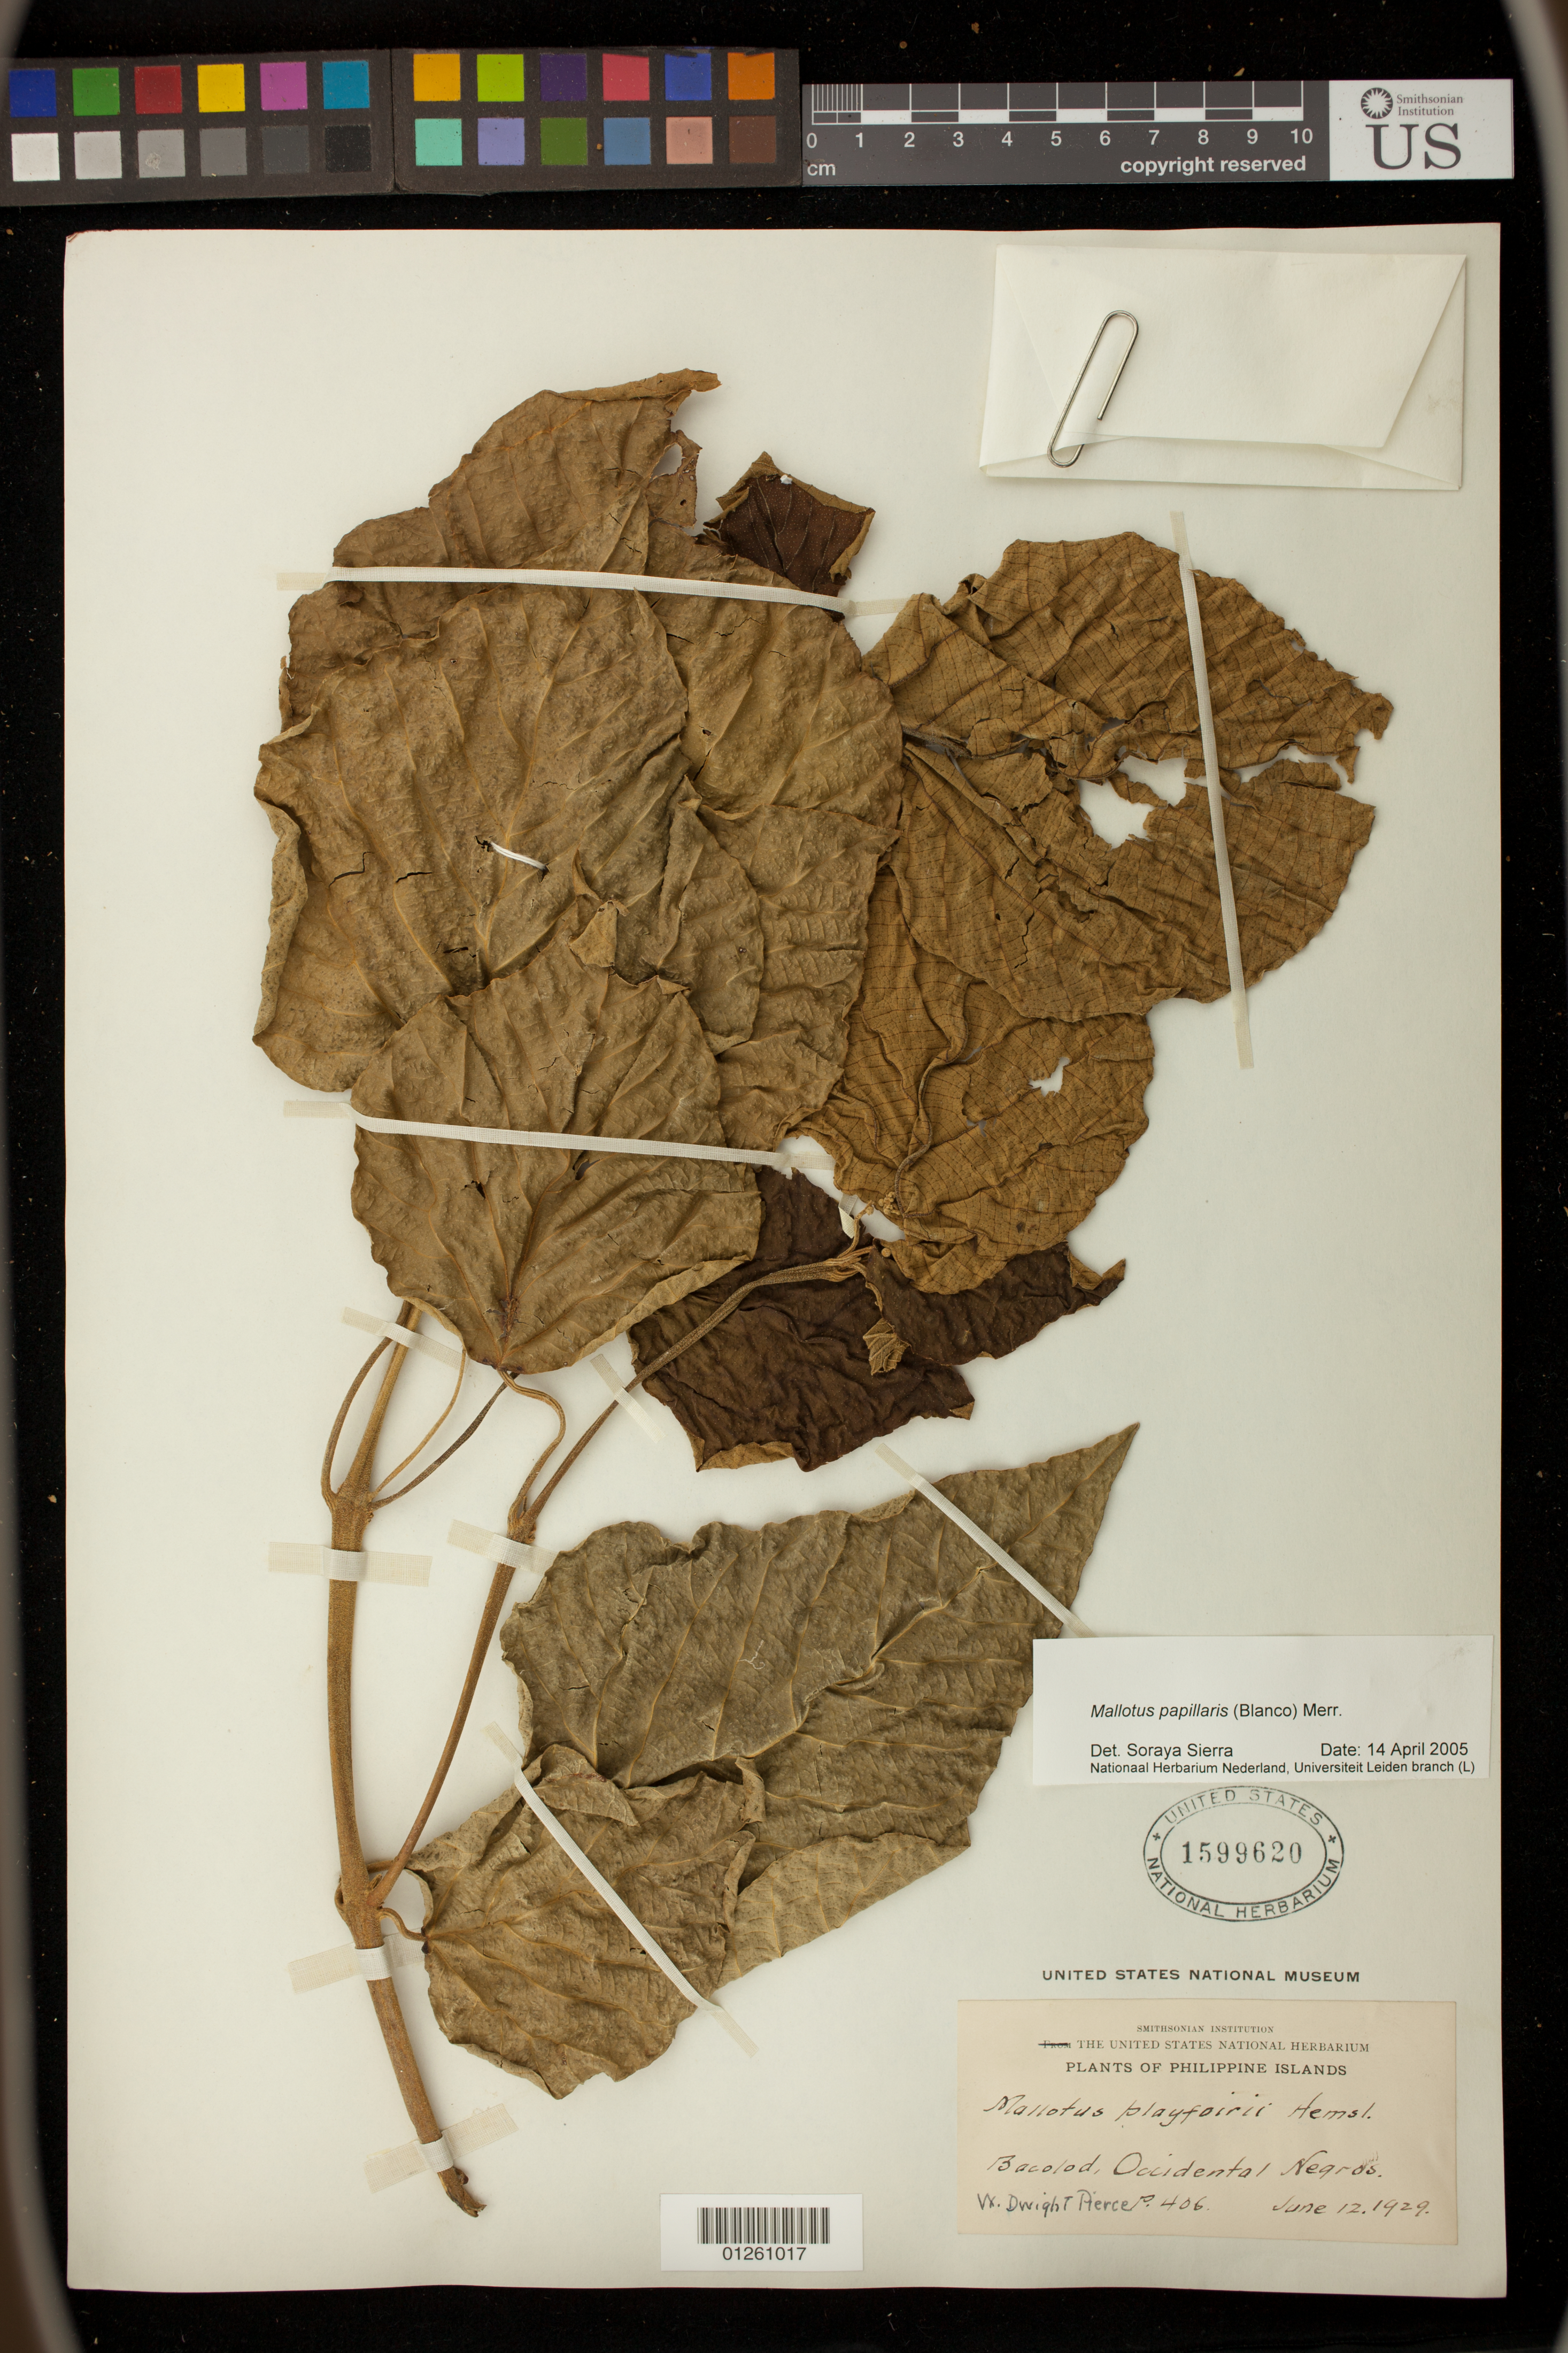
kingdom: Plantae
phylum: Tracheophyta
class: Magnoliopsida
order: Malpighiales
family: Euphorbiaceae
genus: Mallotus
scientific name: Mallotus papillaris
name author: (Blanco) Merr.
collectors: W. Pierce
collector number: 406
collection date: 1929-06-12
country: Philippines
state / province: Western Visayas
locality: Bacolod, Occidental Negros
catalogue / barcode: US 1599620